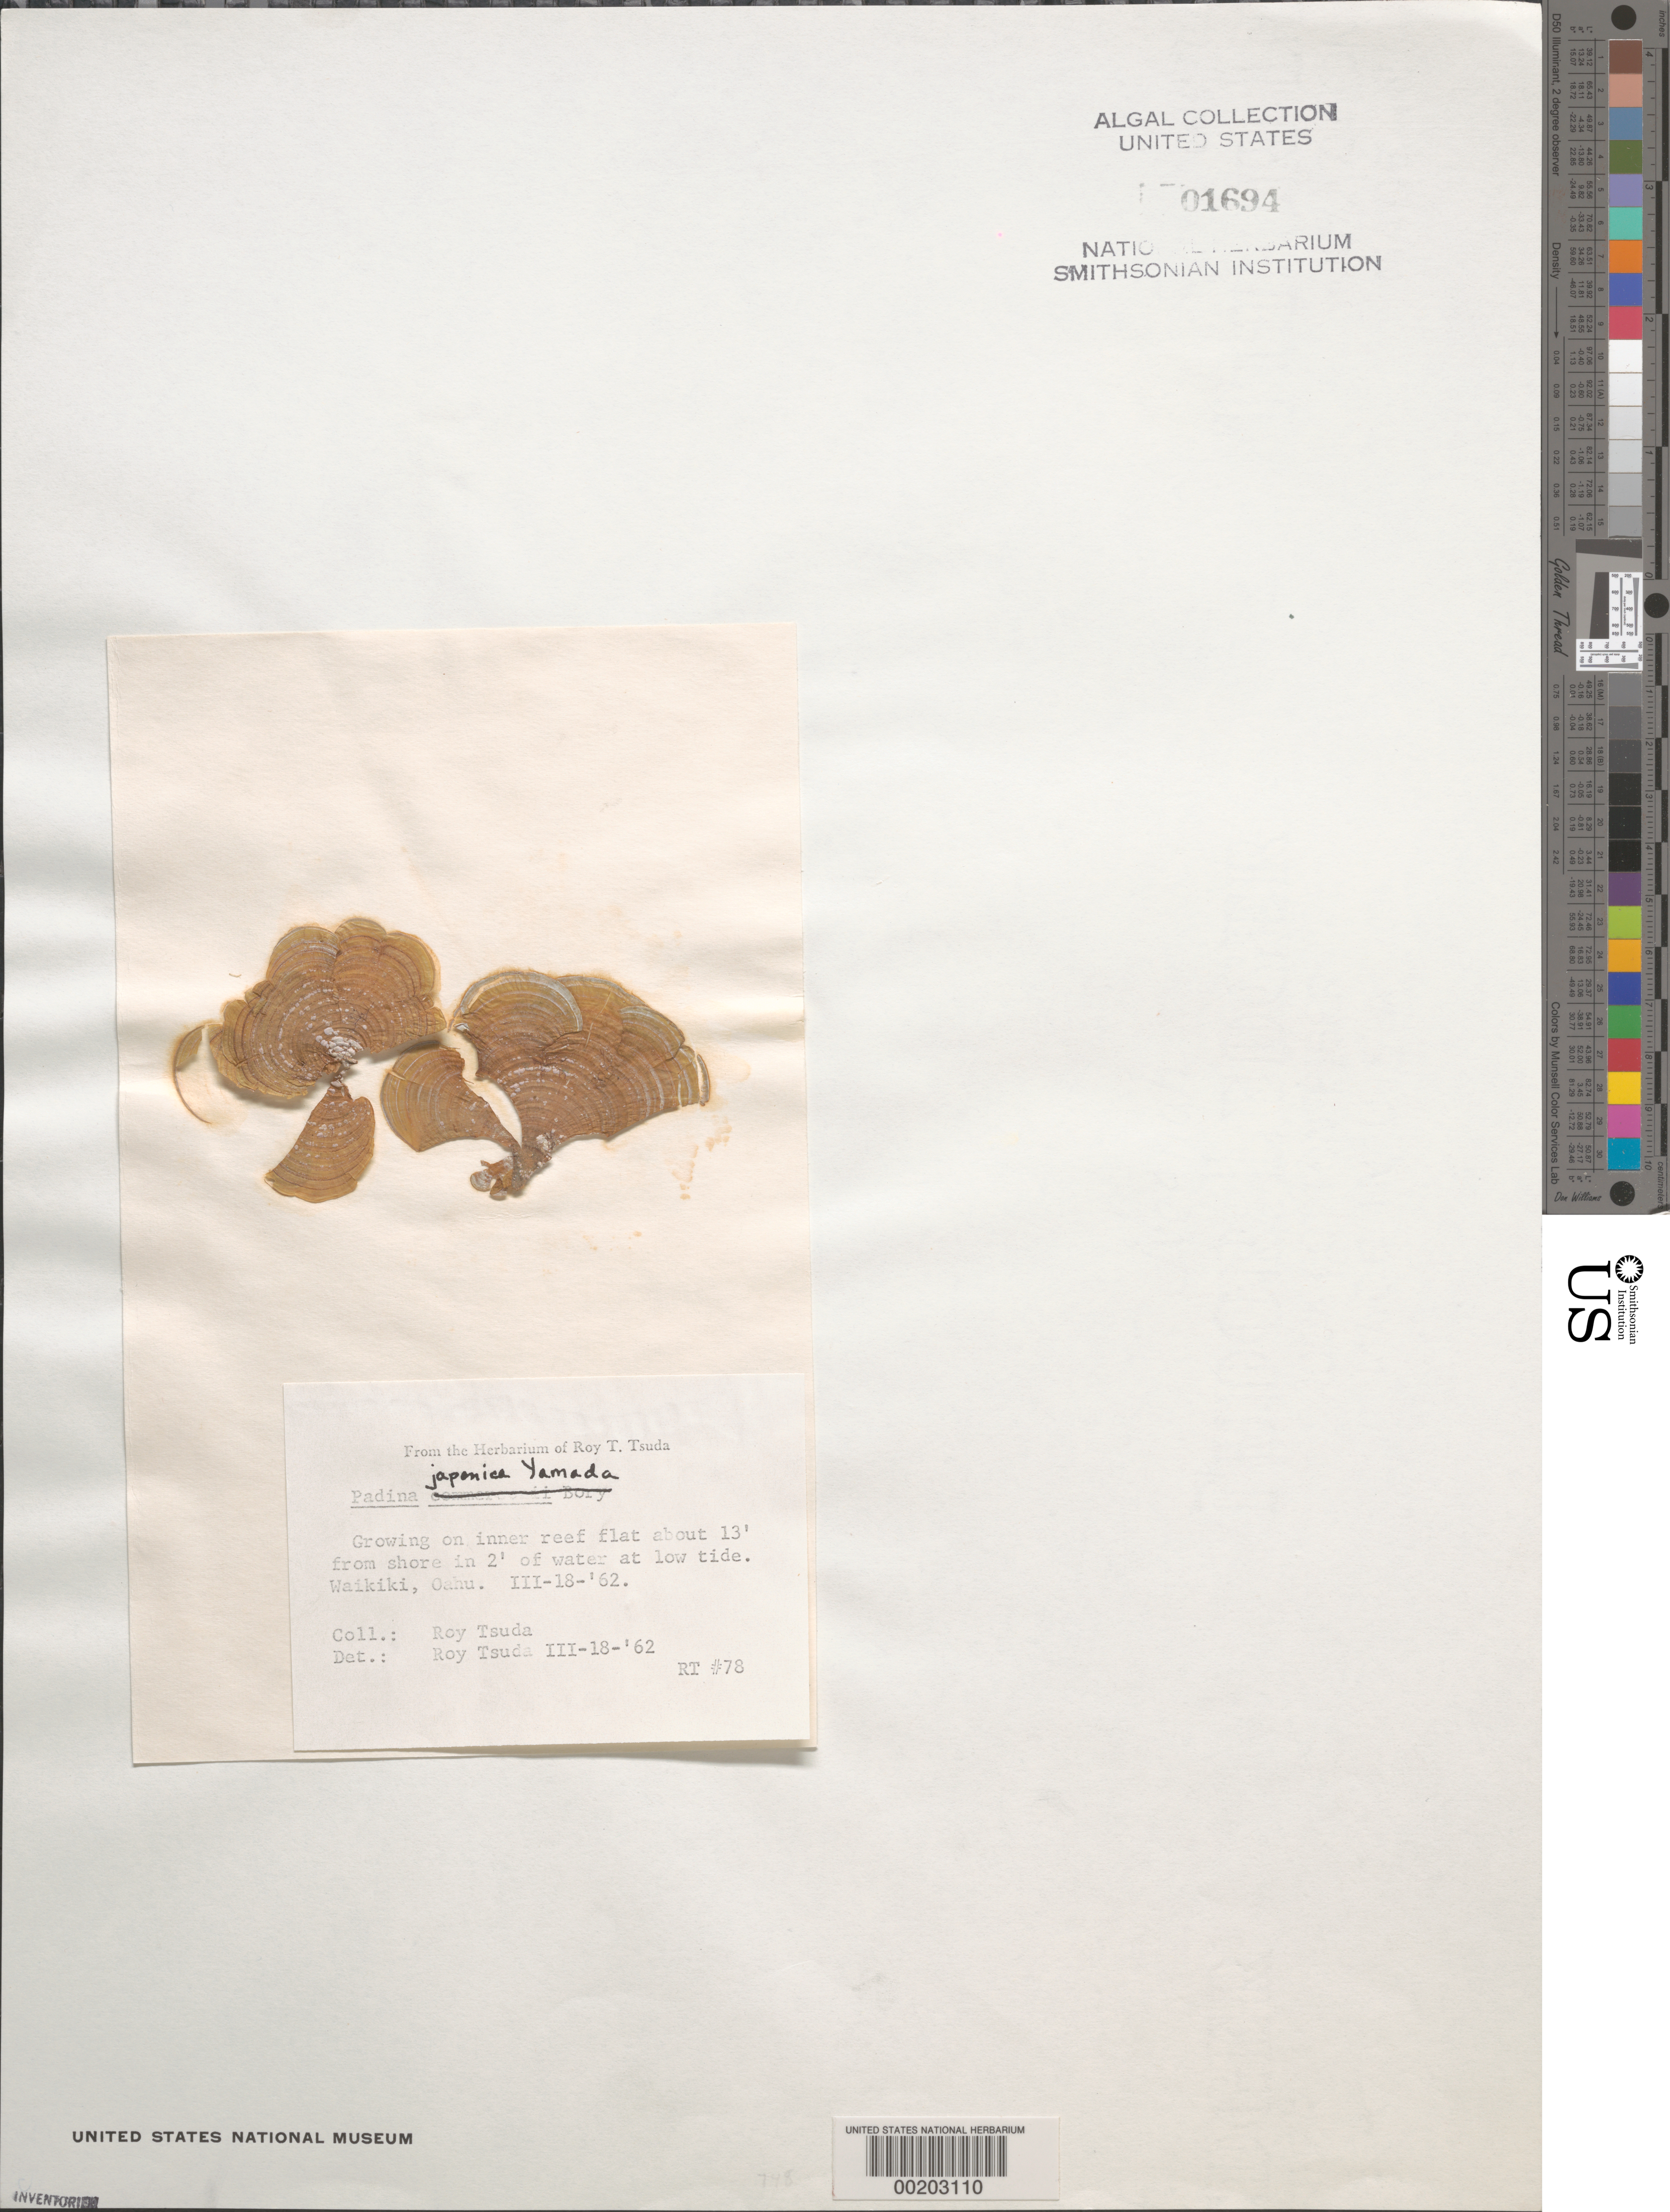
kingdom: Chromista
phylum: Ochrophyta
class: Phaeophyceae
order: Dictyotales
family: Dictyotaceae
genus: Padina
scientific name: Padina japonica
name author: Yamada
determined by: Tsuda, R. T.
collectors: R. Tsuda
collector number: Rt 78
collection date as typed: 18 Mar 1962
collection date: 1962-03-18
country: United States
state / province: Hawaii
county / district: Honolulu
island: Oahu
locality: Waikiki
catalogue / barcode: US 1694